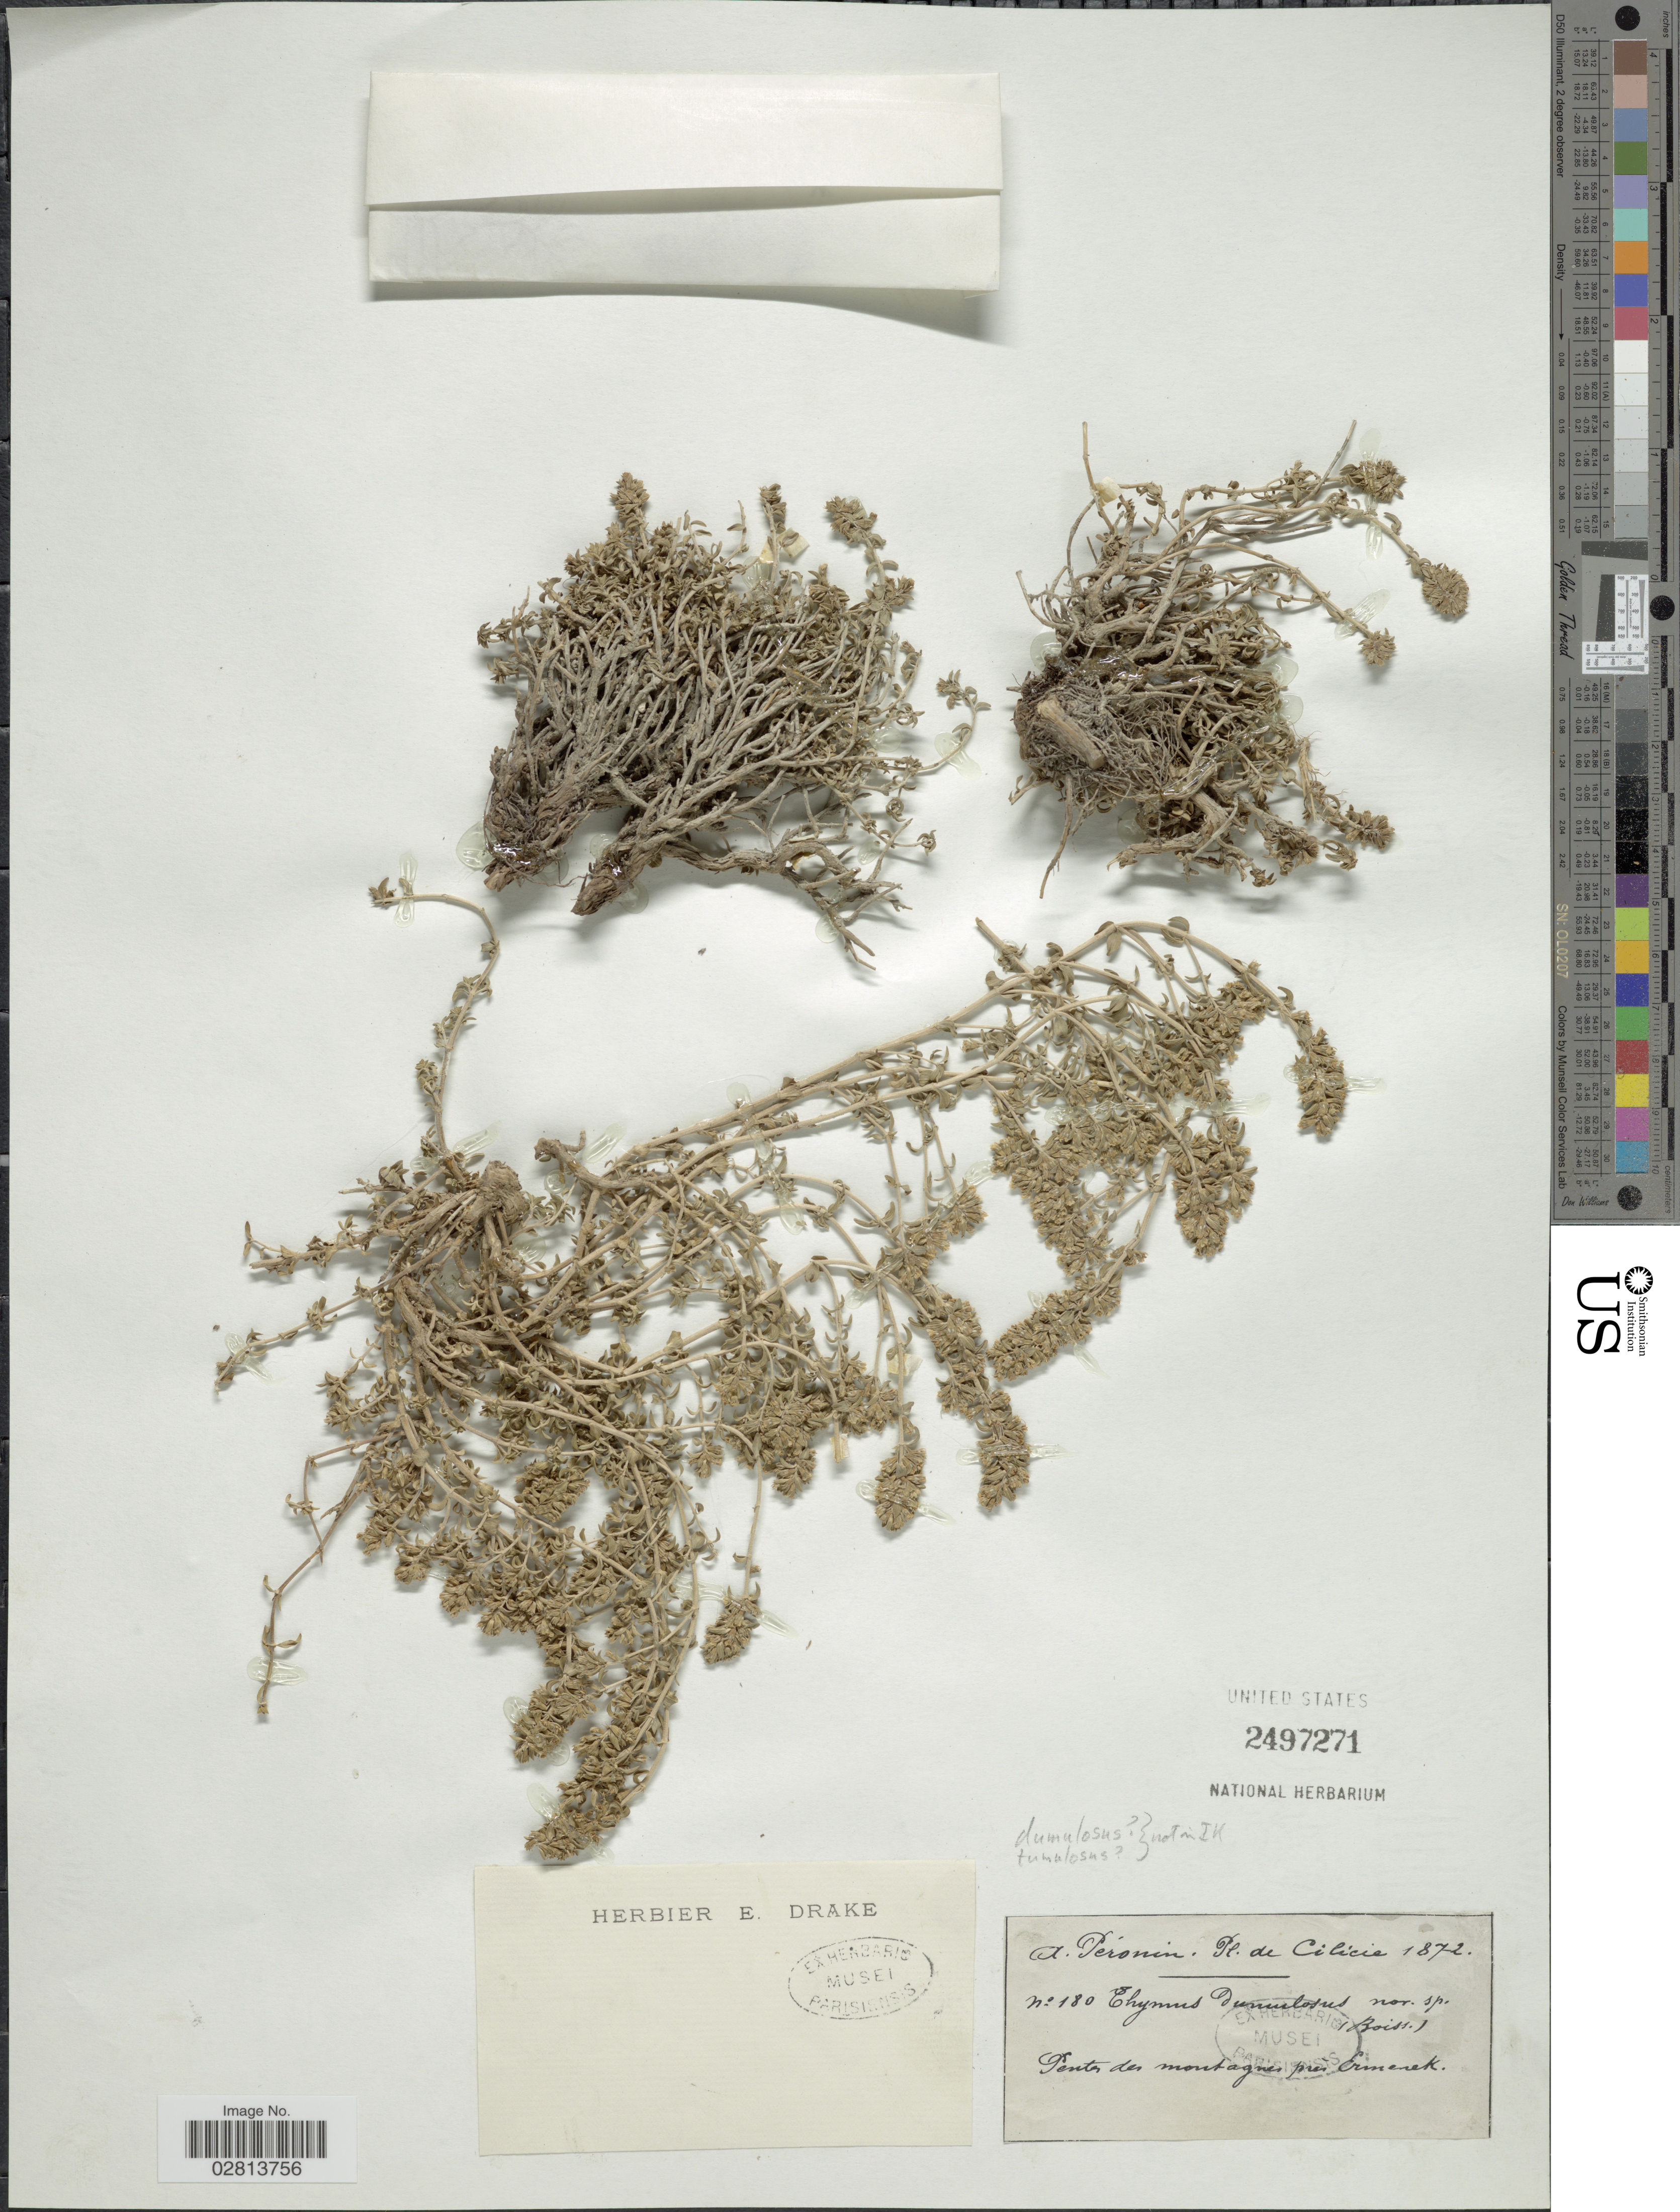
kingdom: Plantae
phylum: Tracheophyta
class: Magnoliopsida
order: Lamiales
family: Lamiaceae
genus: Thymus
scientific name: Thymus sipyleus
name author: Boiss.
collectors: A. Péronin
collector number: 180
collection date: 1872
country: Turkey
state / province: Karaman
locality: Cilicie, Pentes des montagnes prés Ermenek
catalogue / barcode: US 2497271